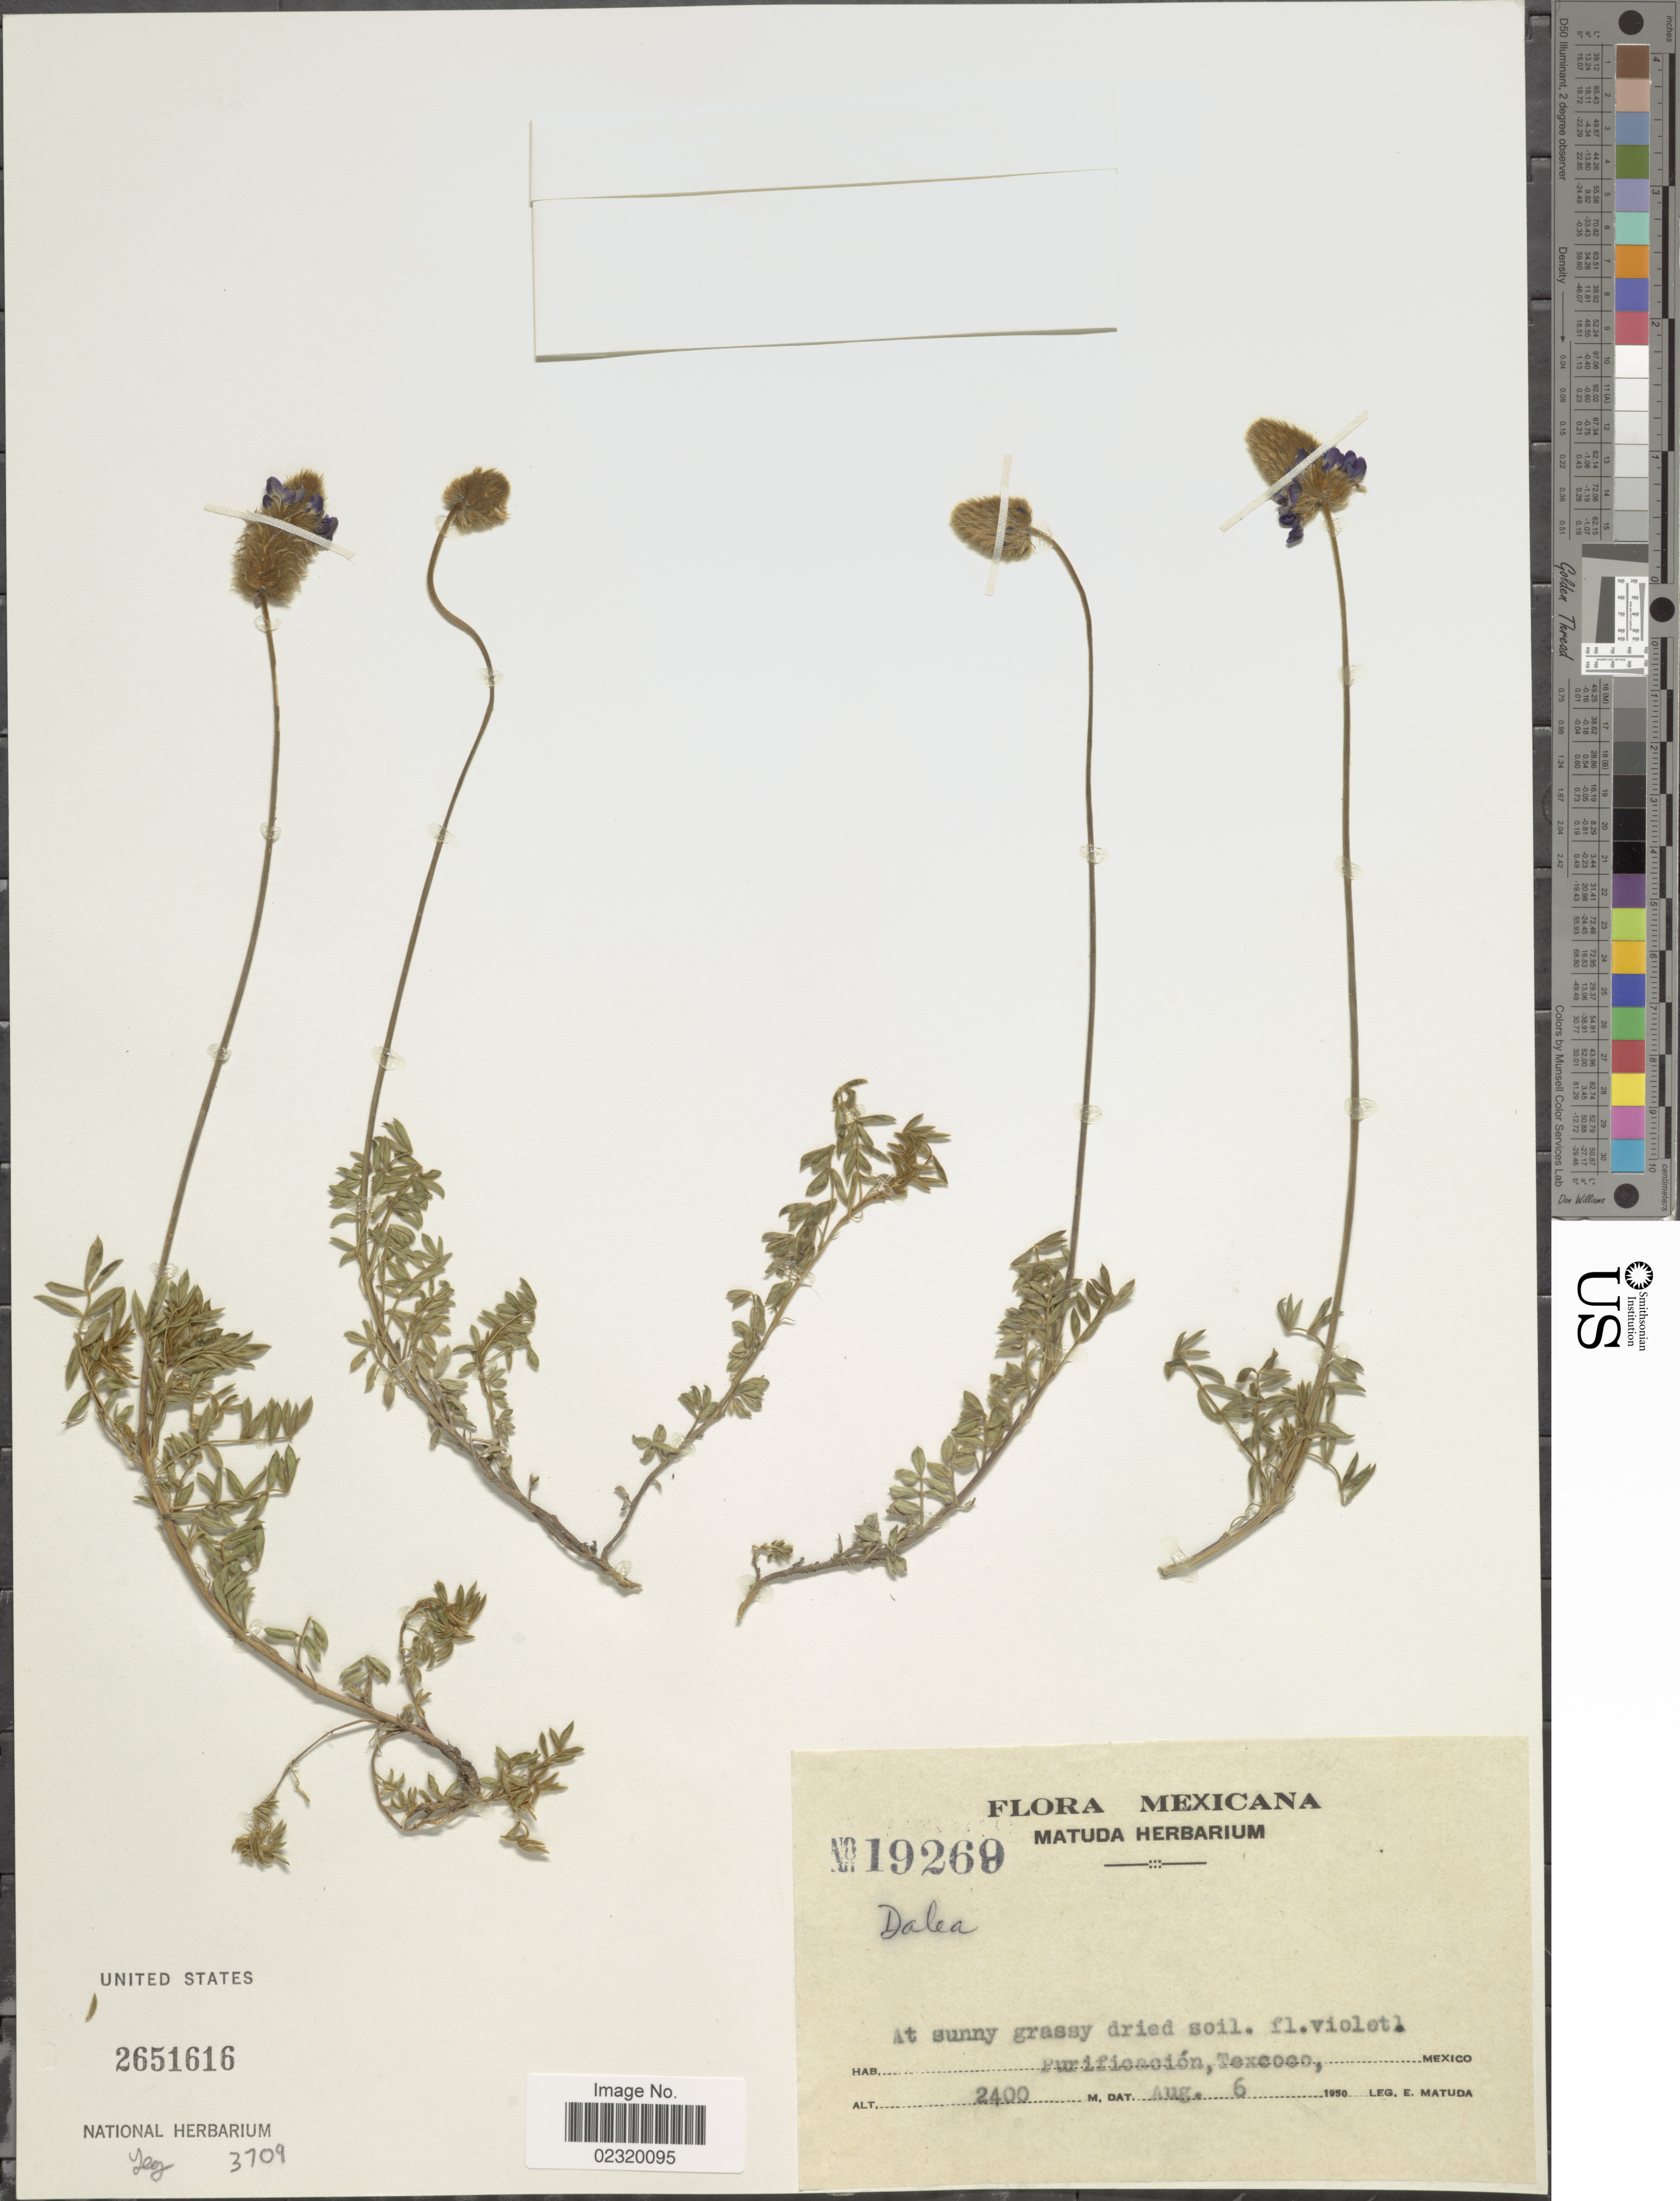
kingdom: Plantae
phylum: Tracheophyta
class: Magnoliopsida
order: Fabales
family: Fabaceae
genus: Dalea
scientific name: Dalea sericea var. sericea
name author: Lag.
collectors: E. Matuda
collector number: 19269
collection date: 1950-08-06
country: Mexico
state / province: México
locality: Purificación, Texcoco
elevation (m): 2400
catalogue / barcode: US 2651616